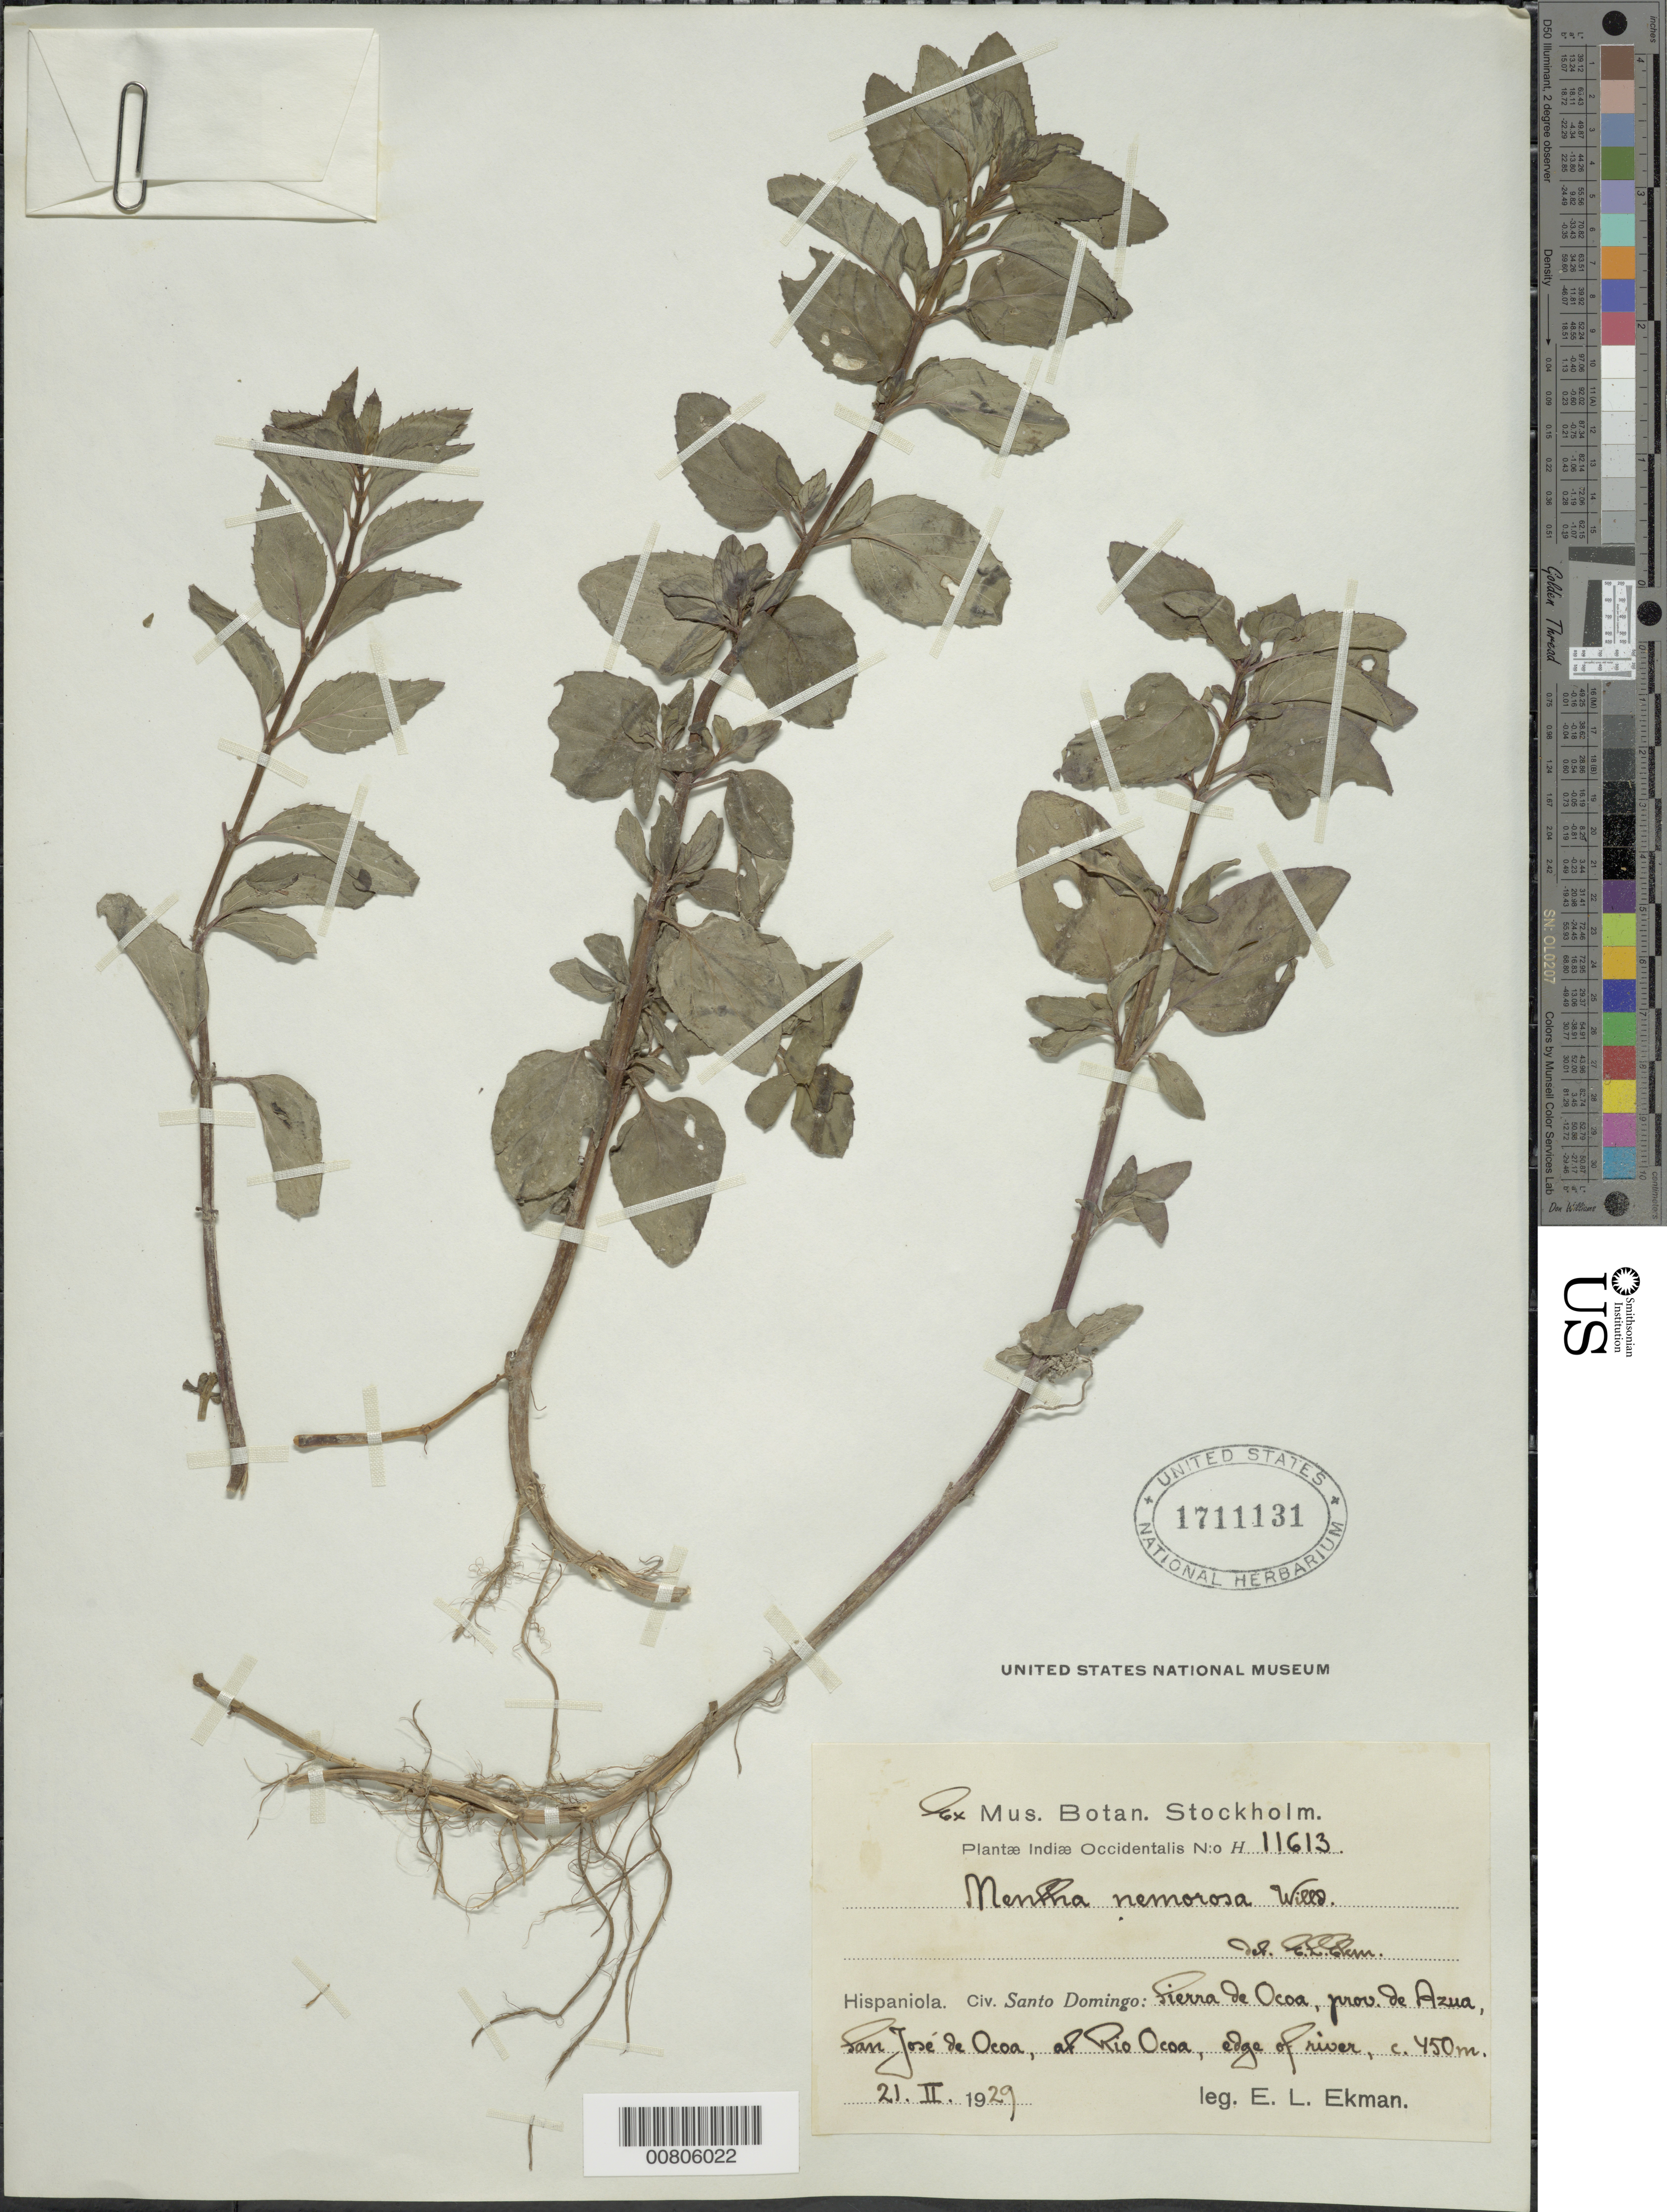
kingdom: Plantae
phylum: Tracheophyta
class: Magnoliopsida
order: Lamiales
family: Lamiaceae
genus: Mentha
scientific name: Mentha x villosa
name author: Huds.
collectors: E. L. Ekman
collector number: H 11613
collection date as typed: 21 Feb 1929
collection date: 1929-02-21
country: Dominican Republic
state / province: Azua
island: Hispaniola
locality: Sierra de Ocoa, San José de Ocoa, at Rio Ocoa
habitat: Edge of river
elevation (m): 450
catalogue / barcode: US 1711131